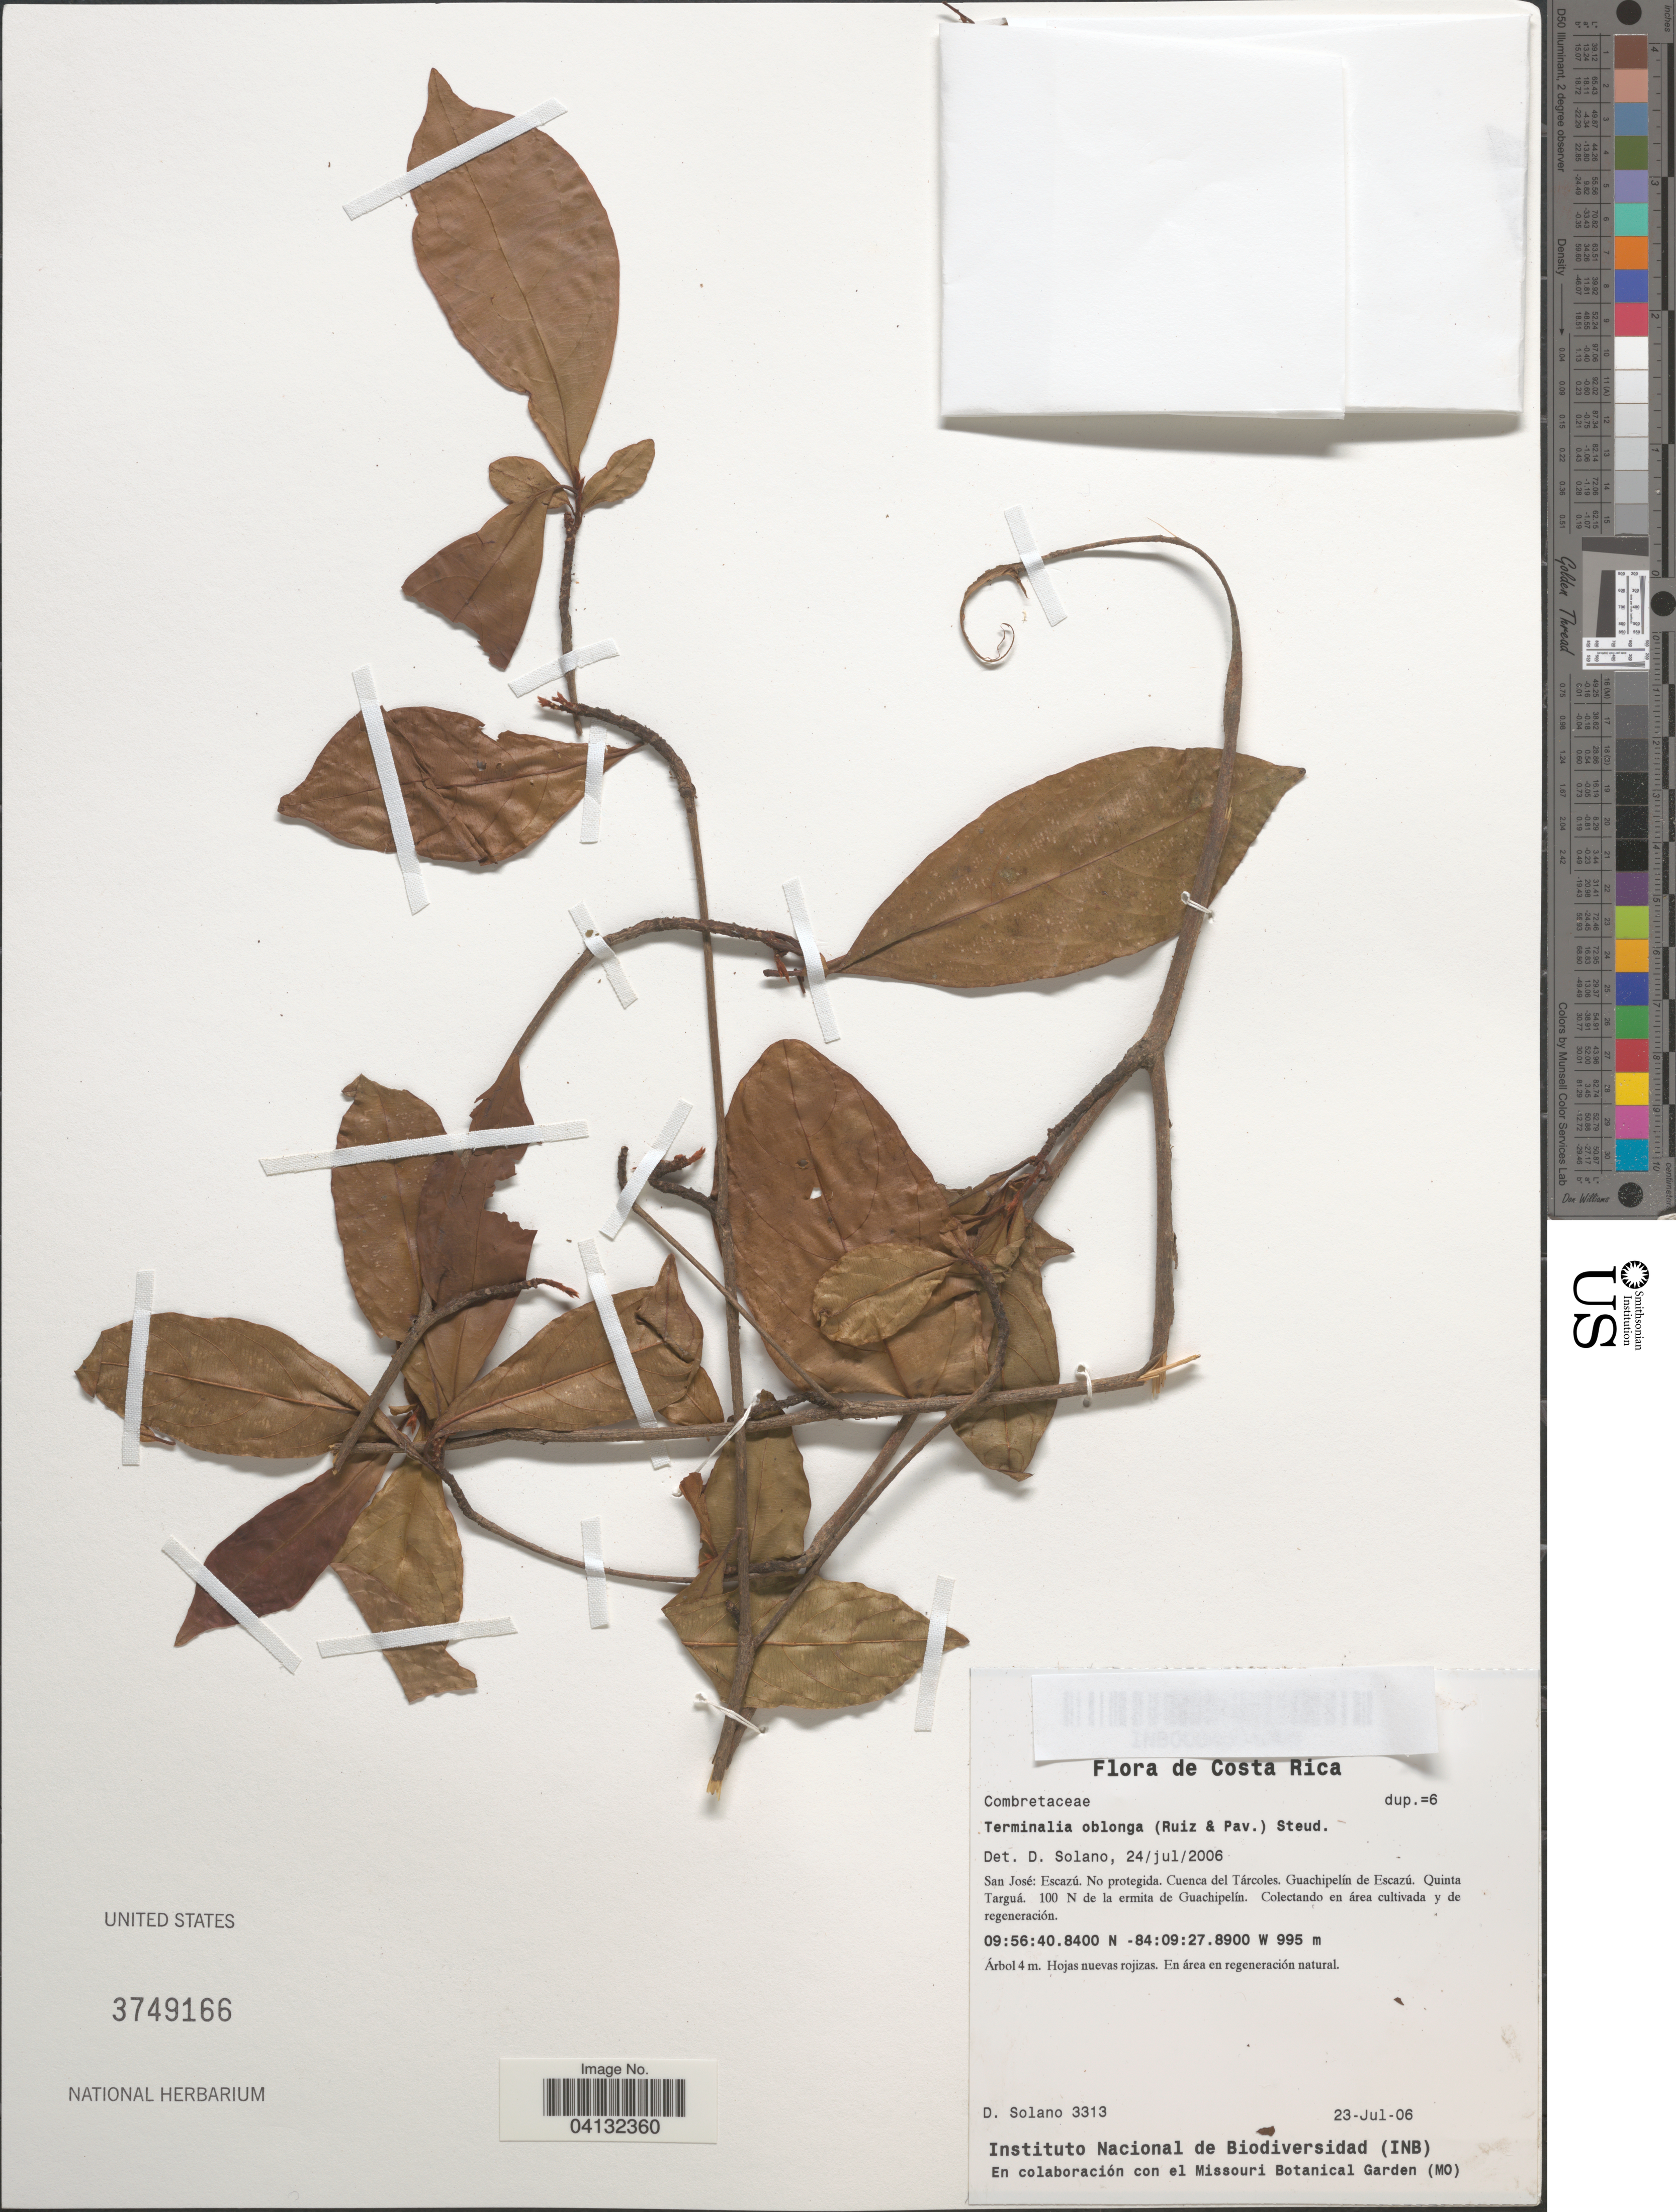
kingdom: Plantae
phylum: Tracheophyta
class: Magnoliopsida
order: Myrtales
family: Combretaceae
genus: Terminalia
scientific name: Terminalia oblonga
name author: (Ruiz & Pav.) Steud.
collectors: D. Solano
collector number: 3313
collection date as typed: Transcribed d/m/y: 23/7/6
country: Costa Rica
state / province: San José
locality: Escazú. No protegida. Cuenca del Tárcoles. Guachipelín de Escazú. Quinta Targuá. 100 N de la ermita de Guachipelín. Colectando en área cultivada y de regeneración.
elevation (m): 995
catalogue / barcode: US 3749166